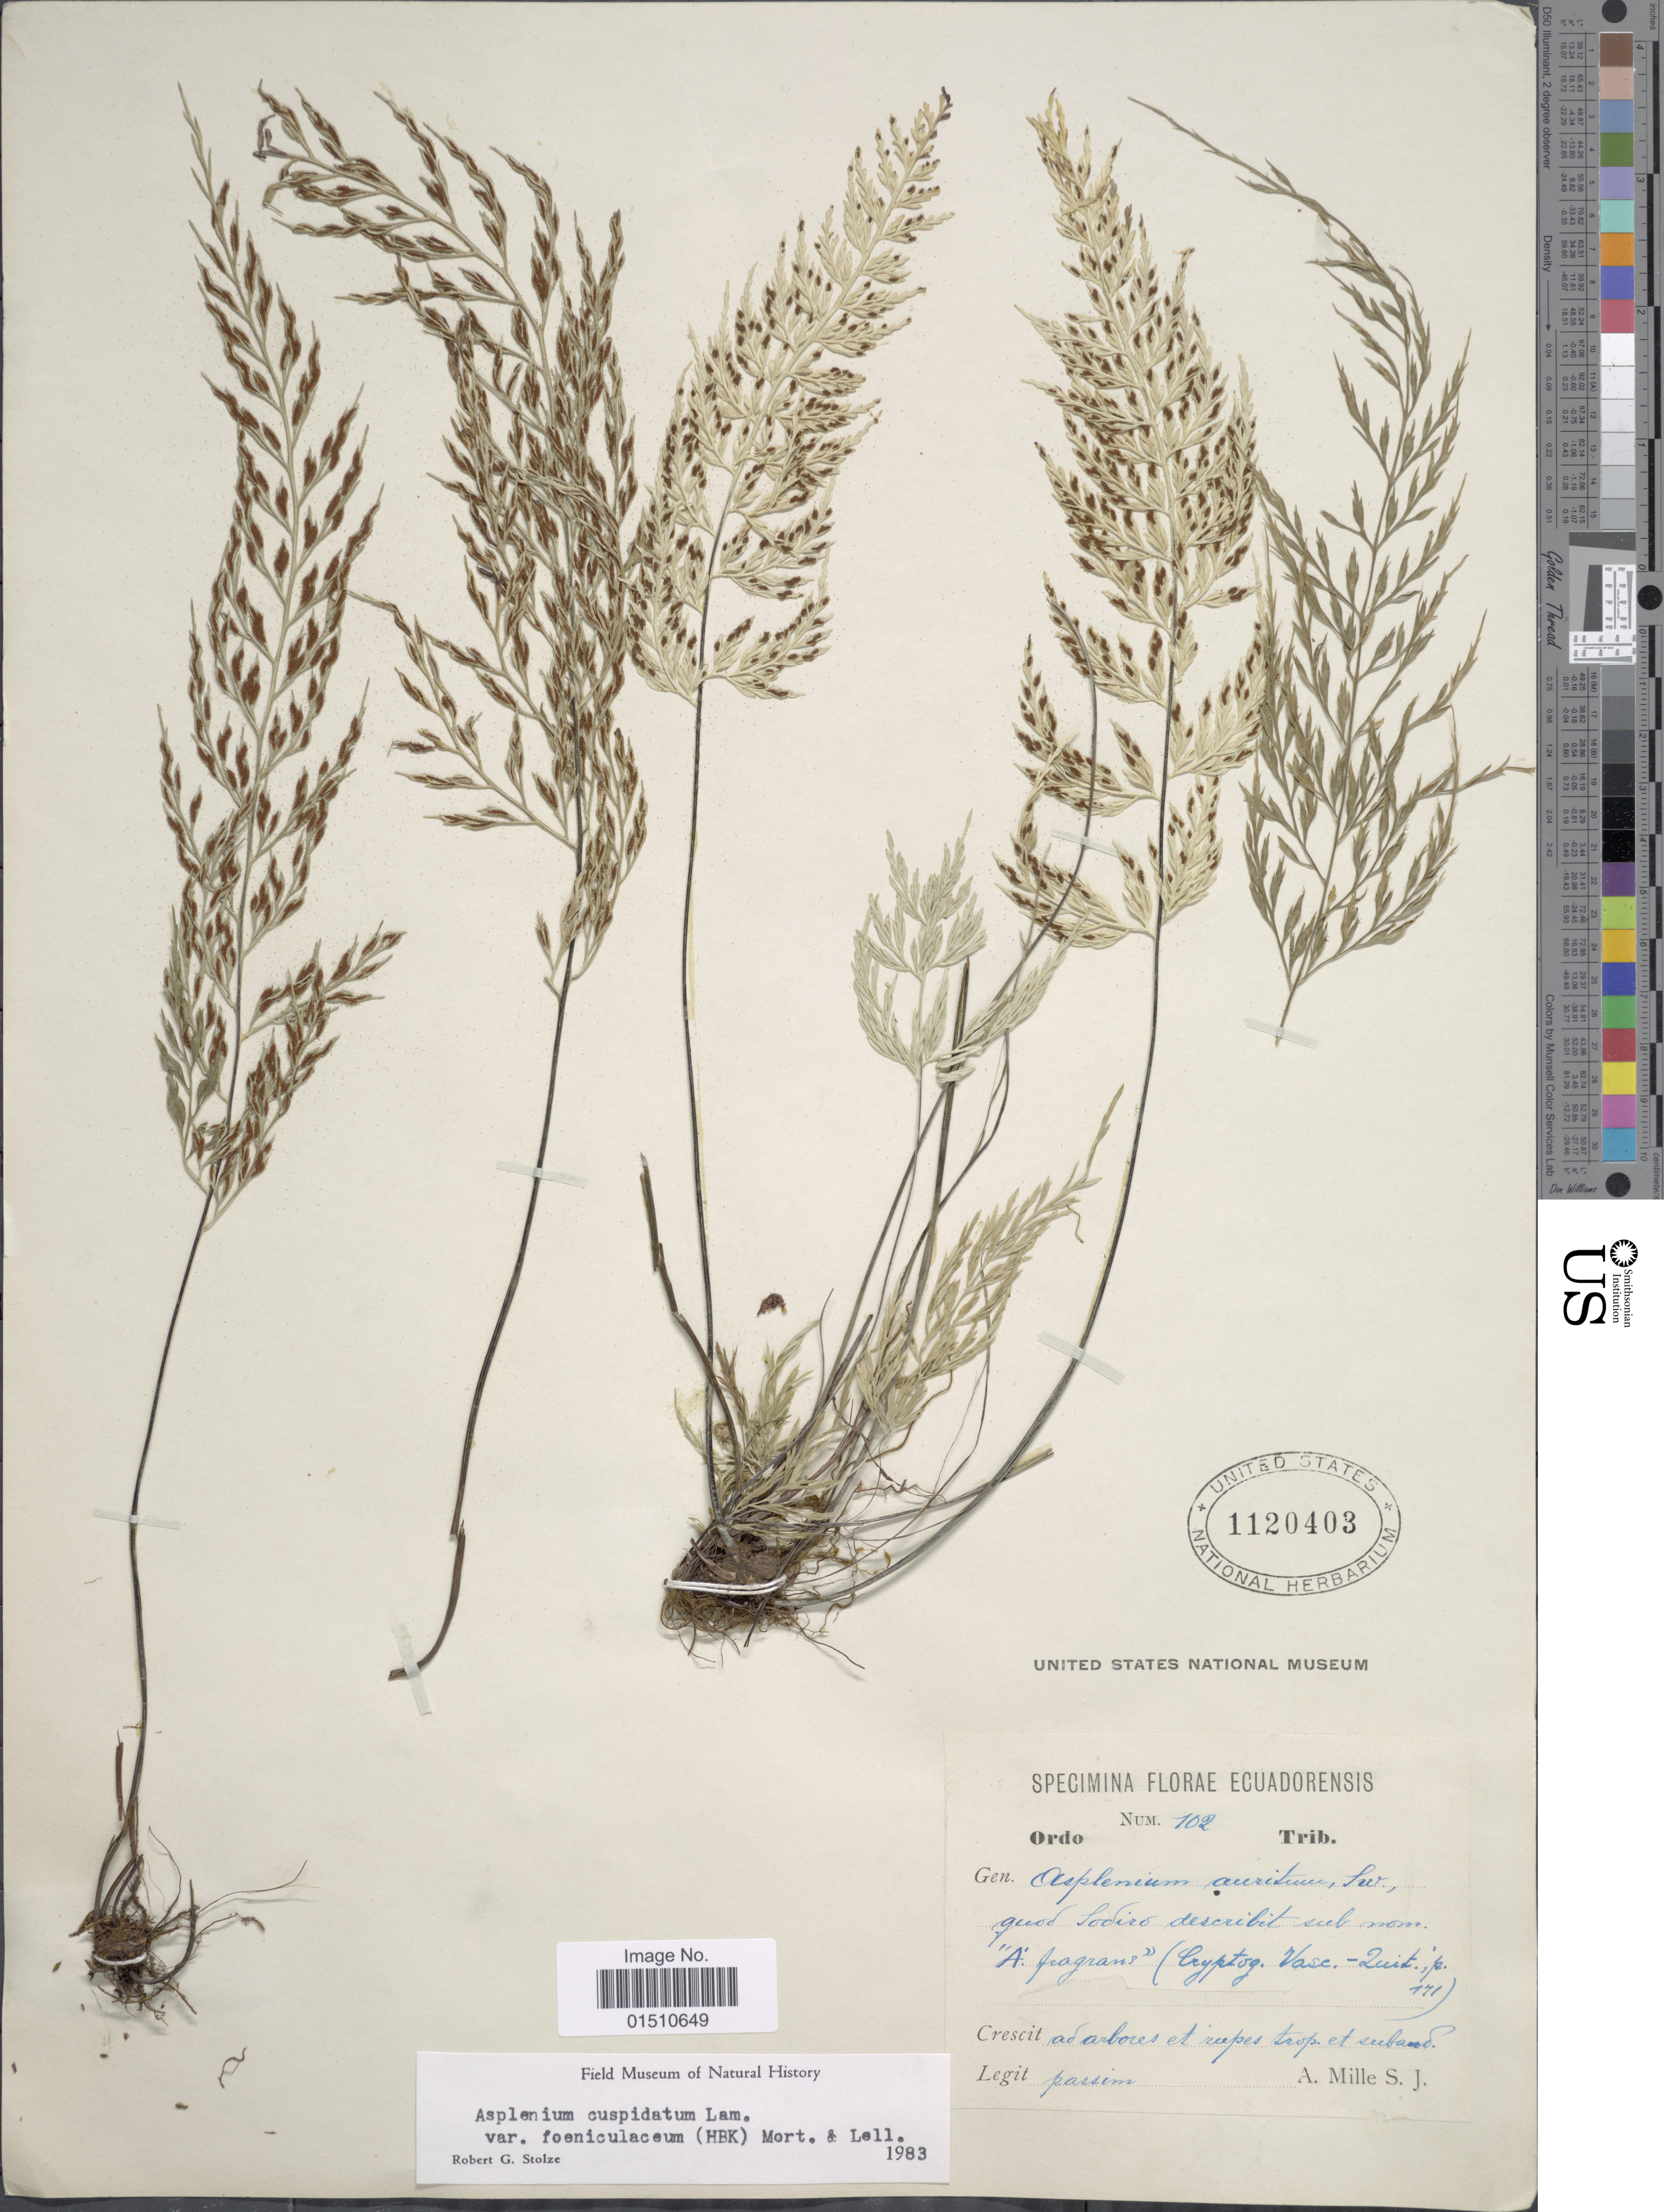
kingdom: Plantae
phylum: Tracheophyta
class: Polypodiopsida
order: Polypodiales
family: Aspleniaceae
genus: Asplenium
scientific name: Asplenium cuspidatum var. foeniculaceum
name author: (Kunth) C.V. Morton & Lellinger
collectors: A. Mille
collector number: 102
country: Ecuador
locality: Ecuadorensis.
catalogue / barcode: US 1120403